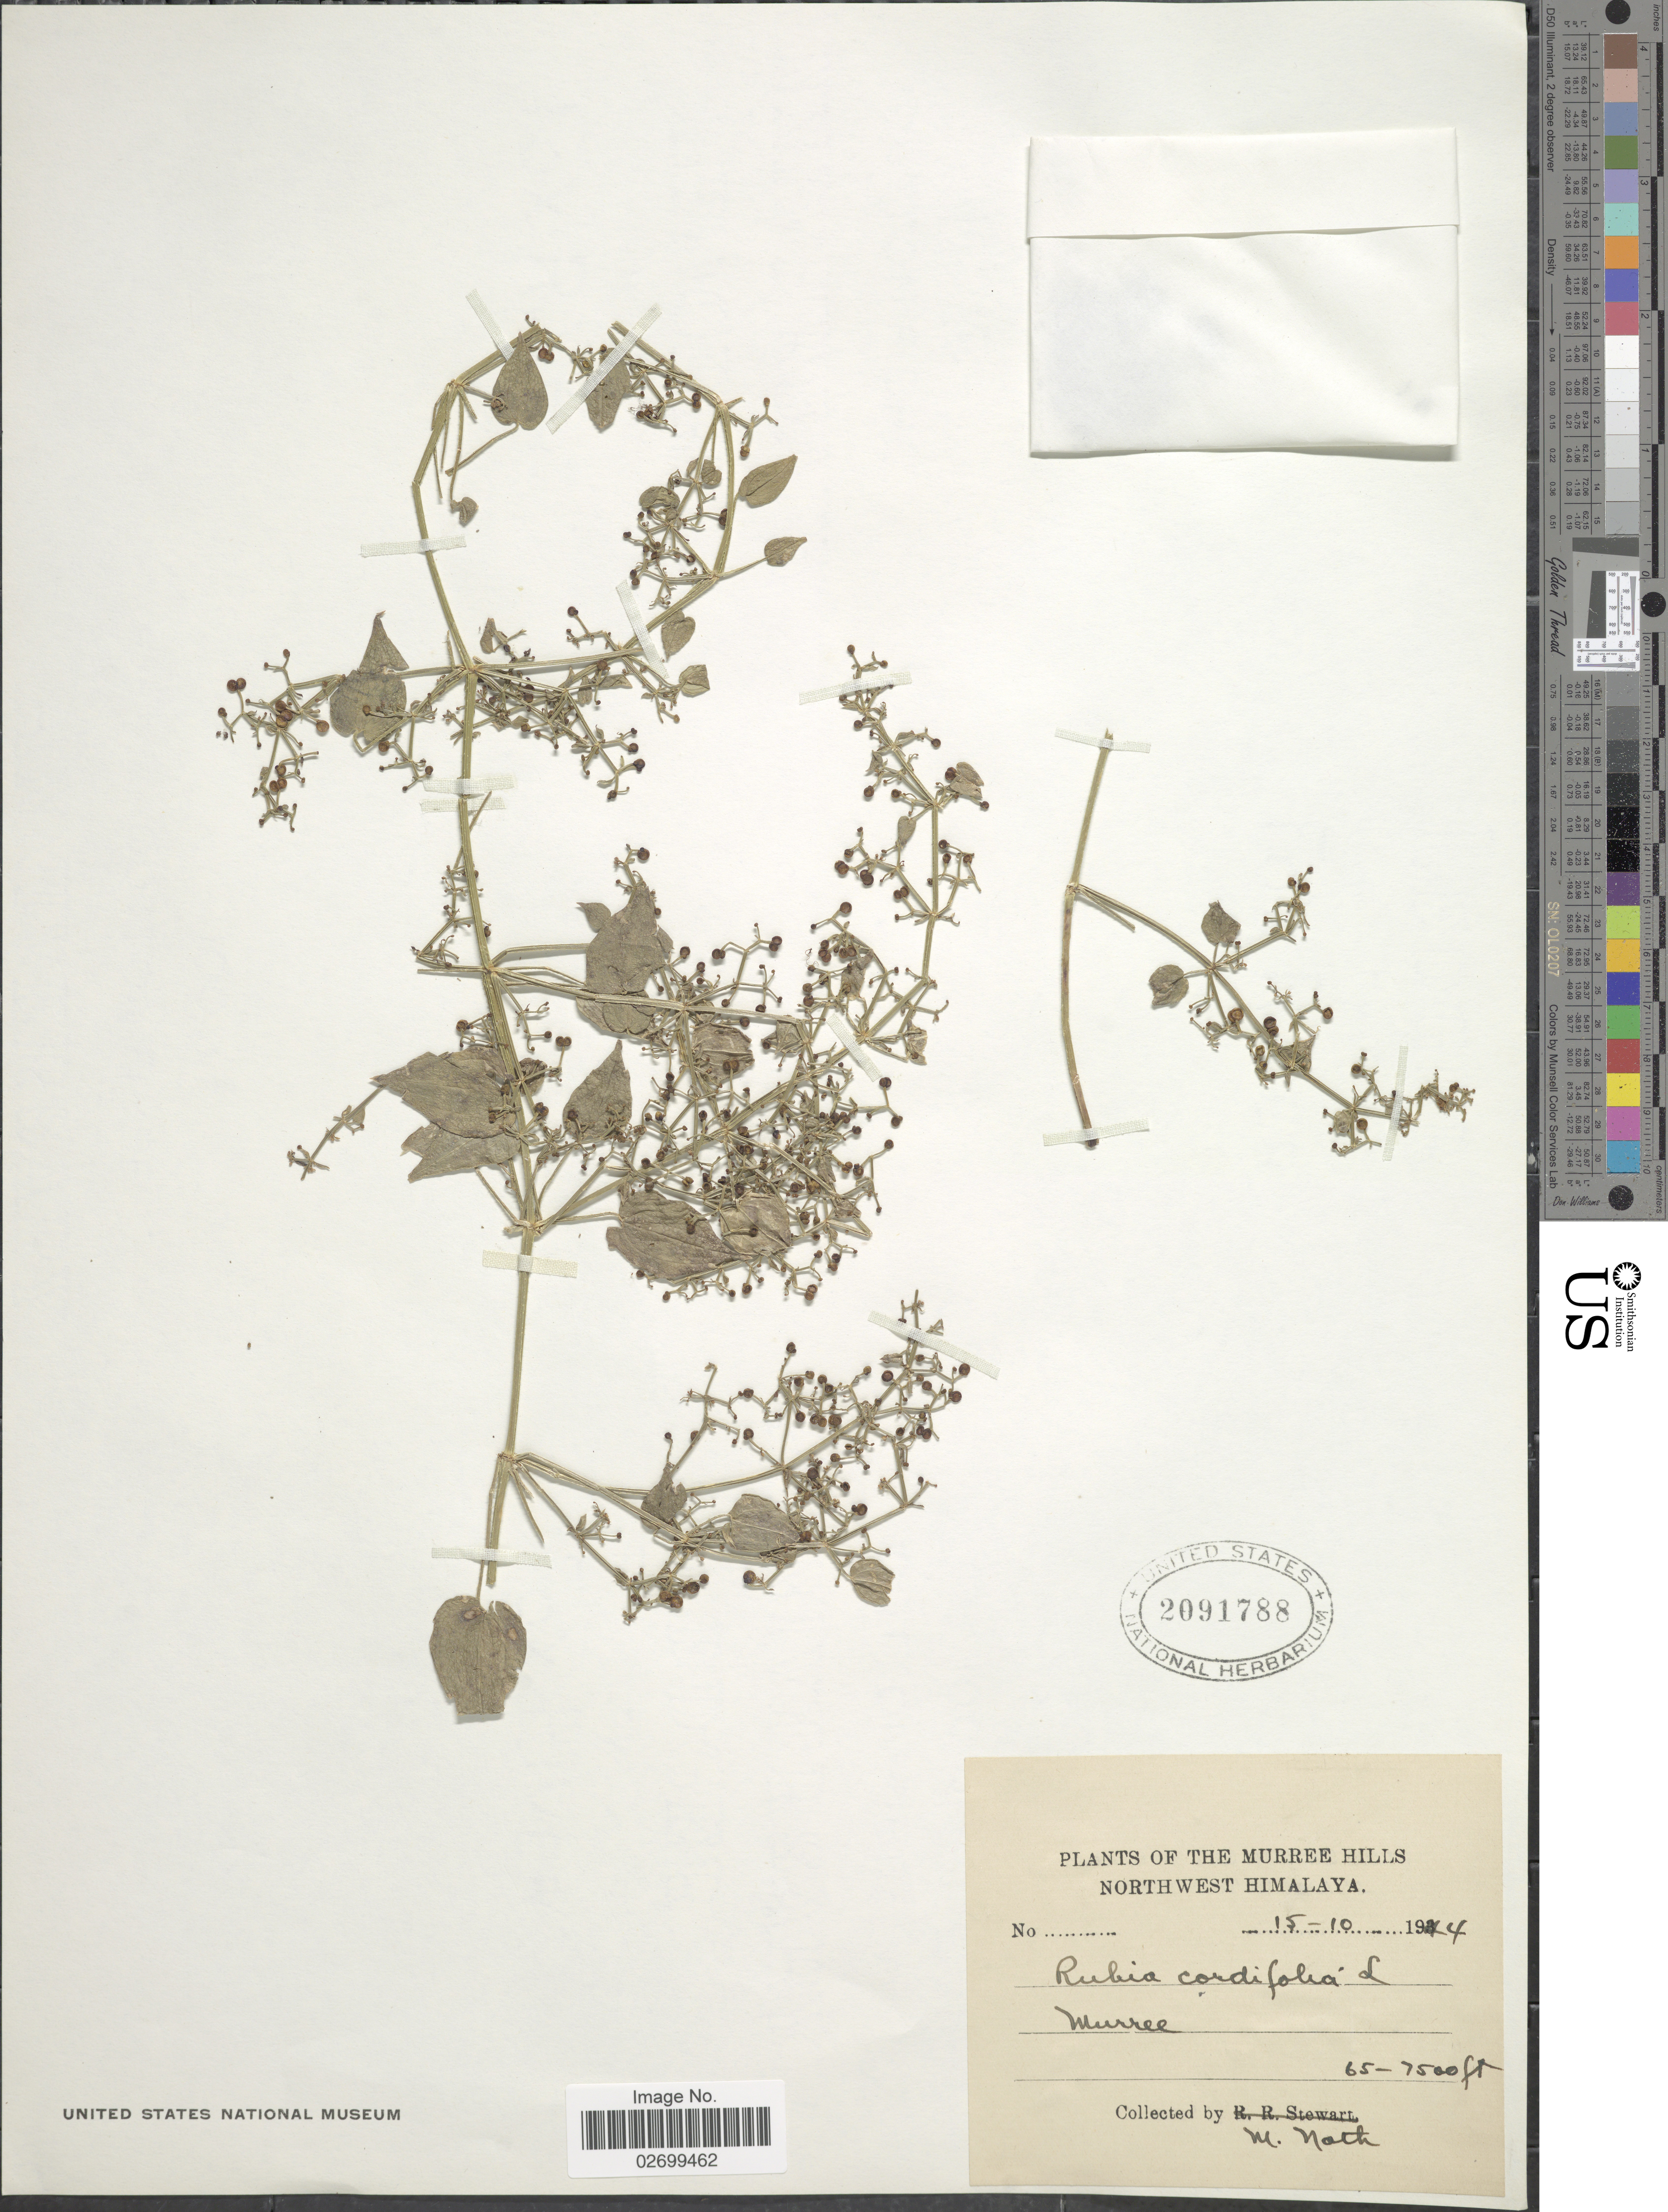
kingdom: Plantae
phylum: Tracheophyta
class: Magnoliopsida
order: Gentianales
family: Rubiaceae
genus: Rubia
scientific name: Rubia cordifolia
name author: L.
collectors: M. Nath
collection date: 1944-10-15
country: Pakistan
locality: Mussoorie, northwest Himalaya, Murree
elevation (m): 1981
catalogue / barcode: US 2091788